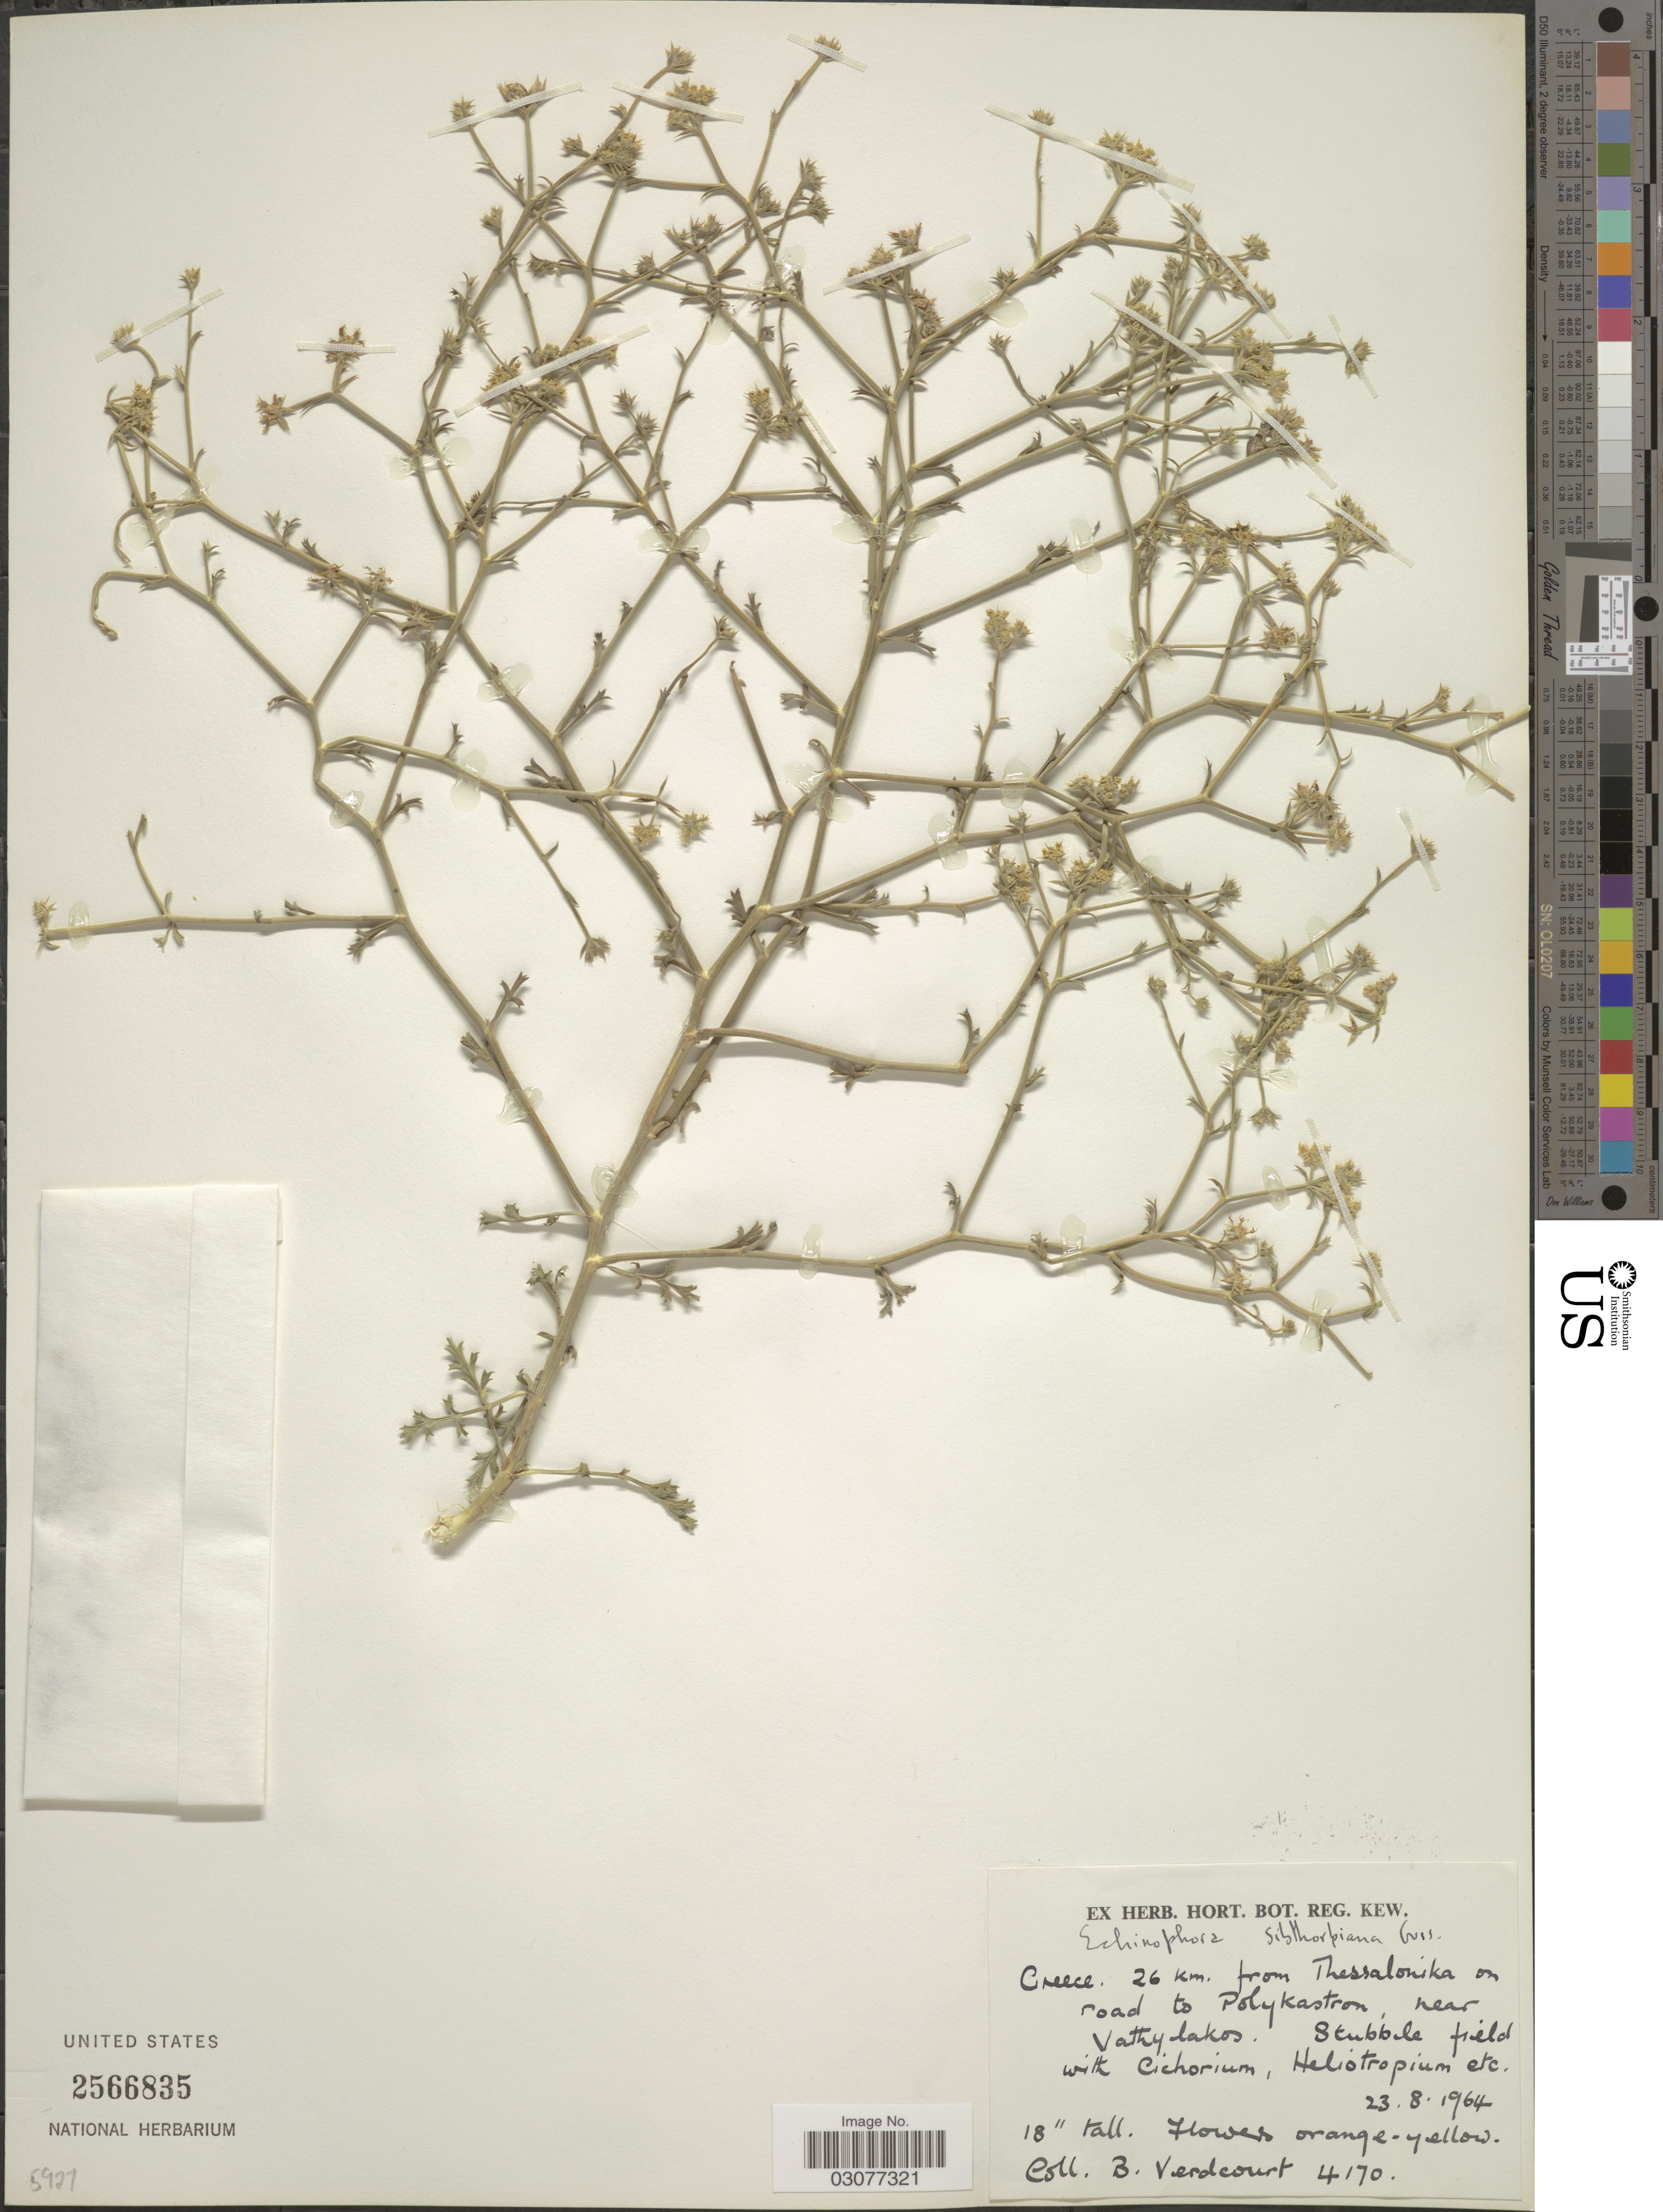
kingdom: Plantae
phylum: Tracheophyta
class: Magnoliopsida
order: Apiales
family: Apiaceae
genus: Echinophora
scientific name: Echinophora sibthorpiana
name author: Guss.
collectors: B. Verdcourt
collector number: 4170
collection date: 1964-08-23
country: Greece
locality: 26 km. from Thessalonika on road to Polykastron, near Vathylakos.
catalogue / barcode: US 2566835